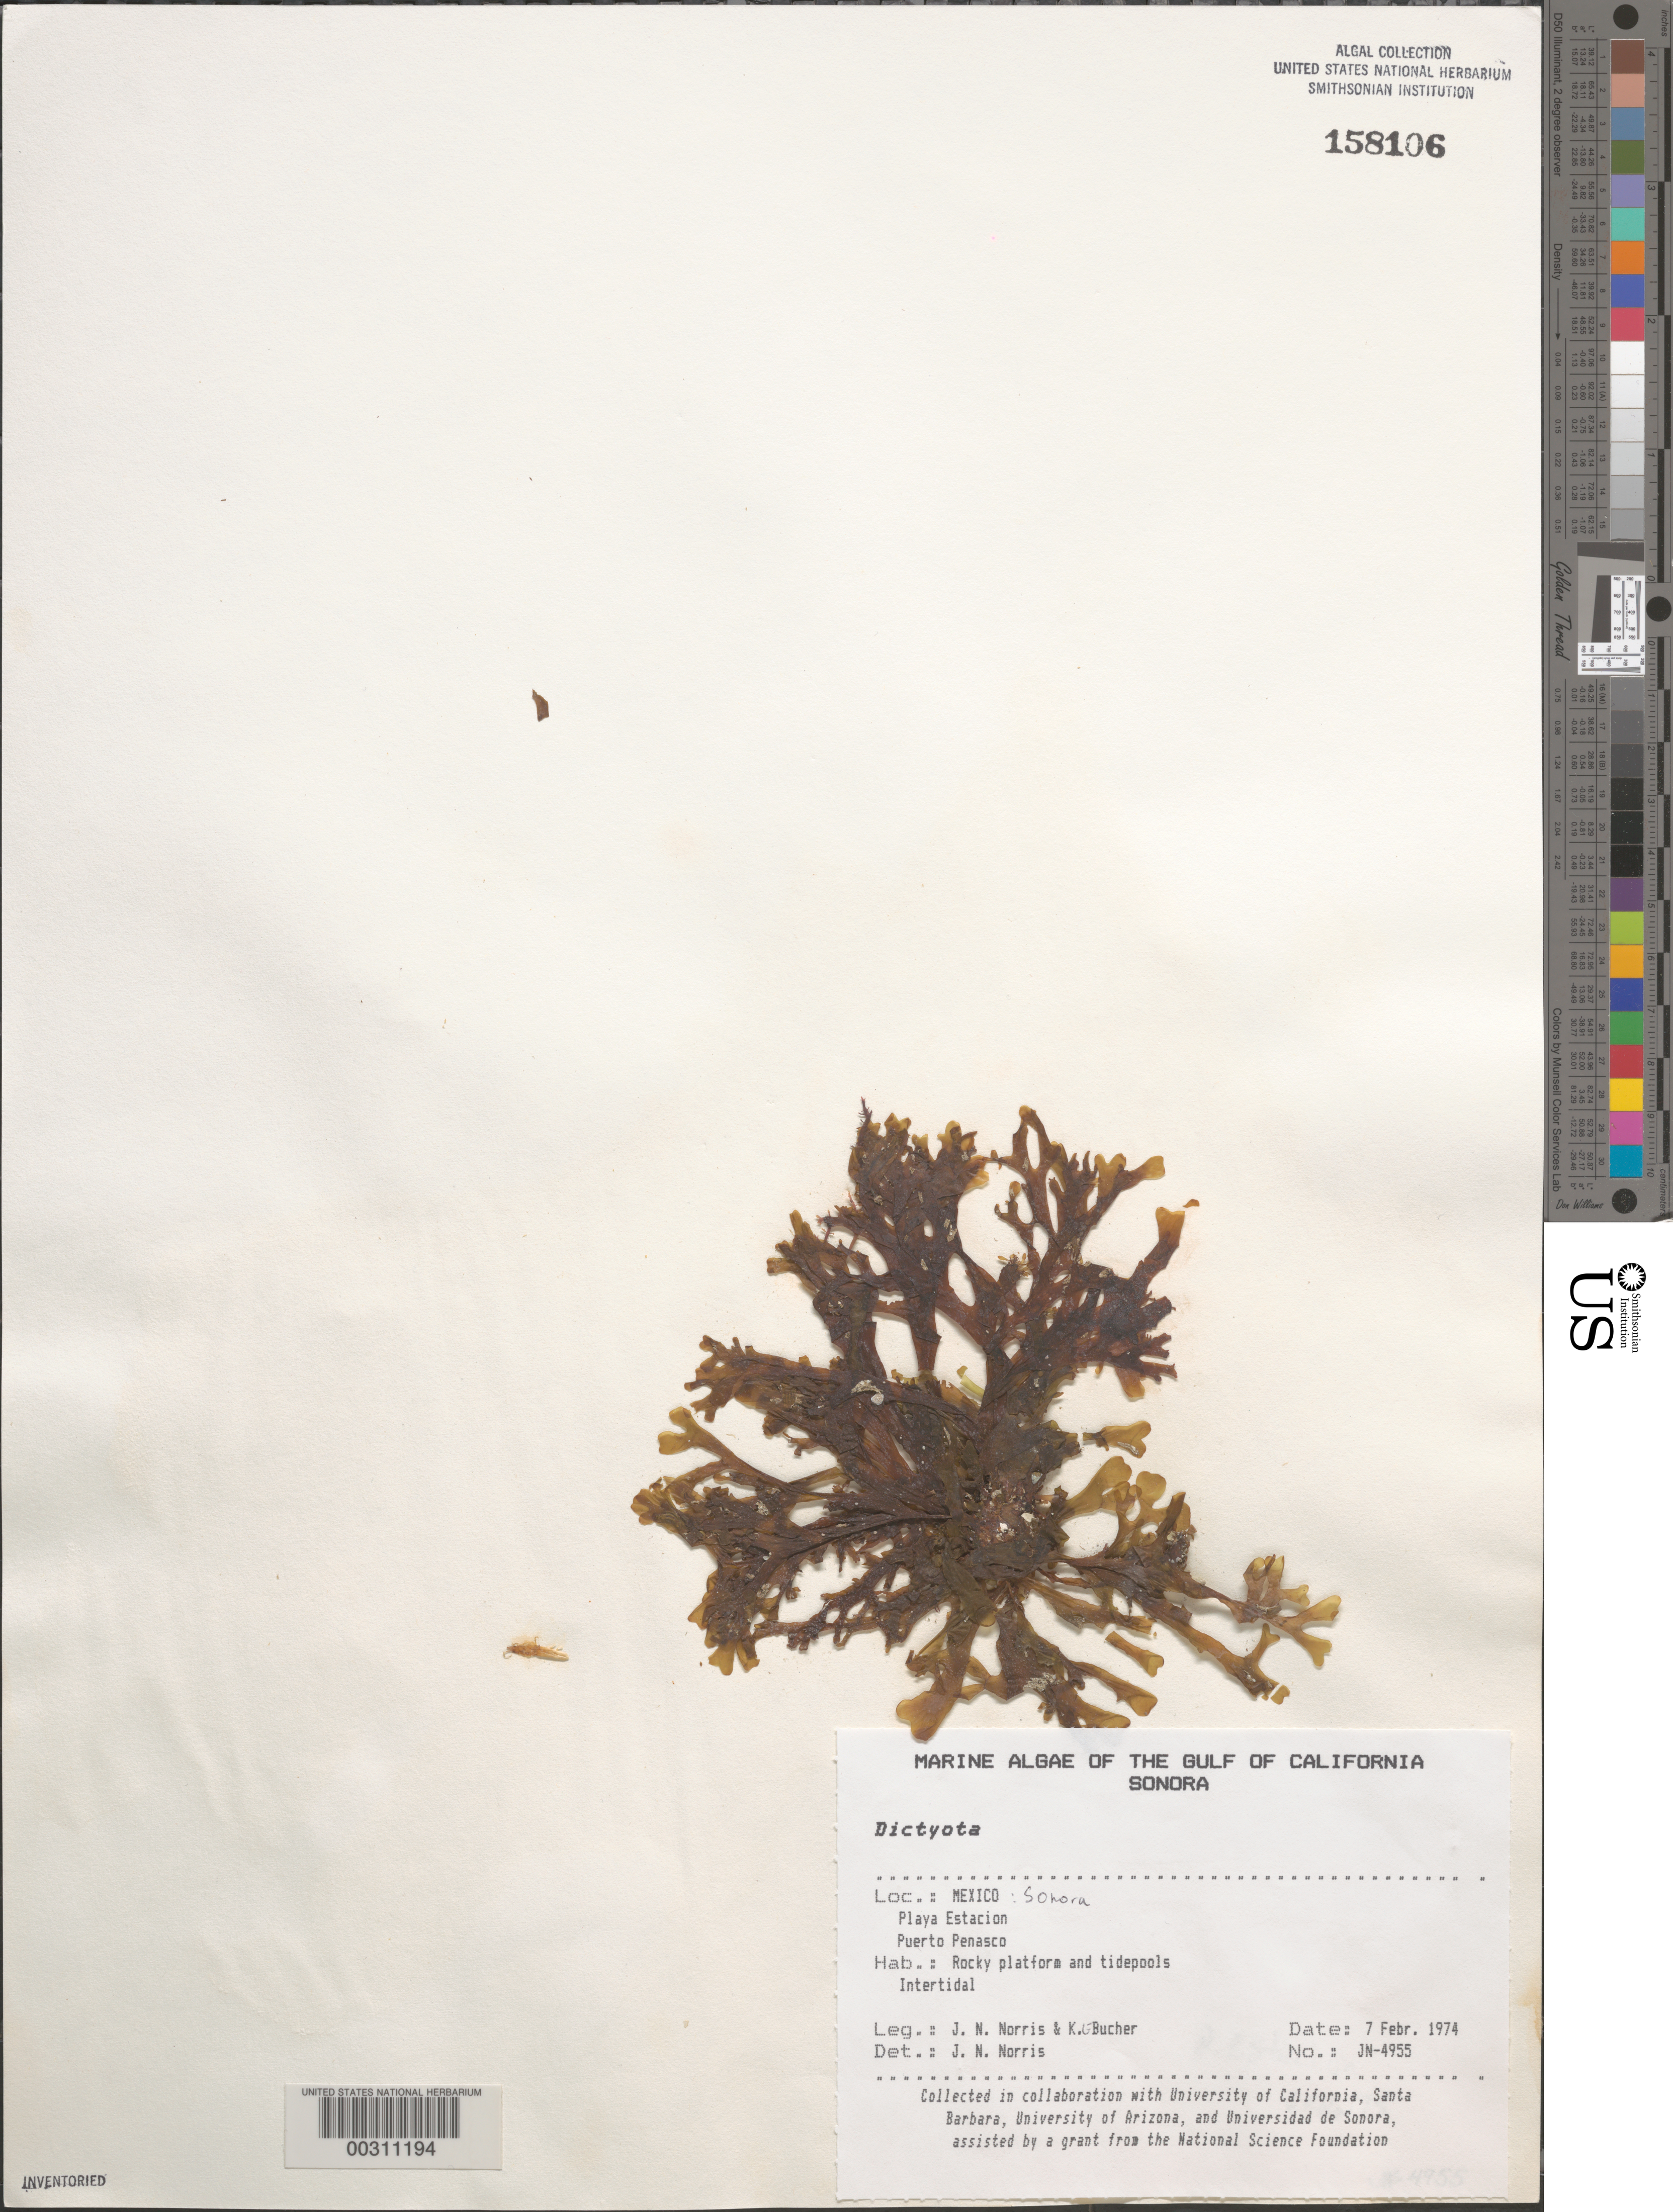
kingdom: Chromista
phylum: Ochrophyta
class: Phaeophyceae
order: Dictyotales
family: Dictyotaceae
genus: Dictyota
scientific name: Dictyota sp.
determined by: Norris, James N.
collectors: J. N. Norris & K. E. Bucher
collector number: JN-4955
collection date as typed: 07 Feb 1974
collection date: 1974-02-07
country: Mexico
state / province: Sonora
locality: Playa Estacion, Puerto Penasco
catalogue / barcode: US 158106